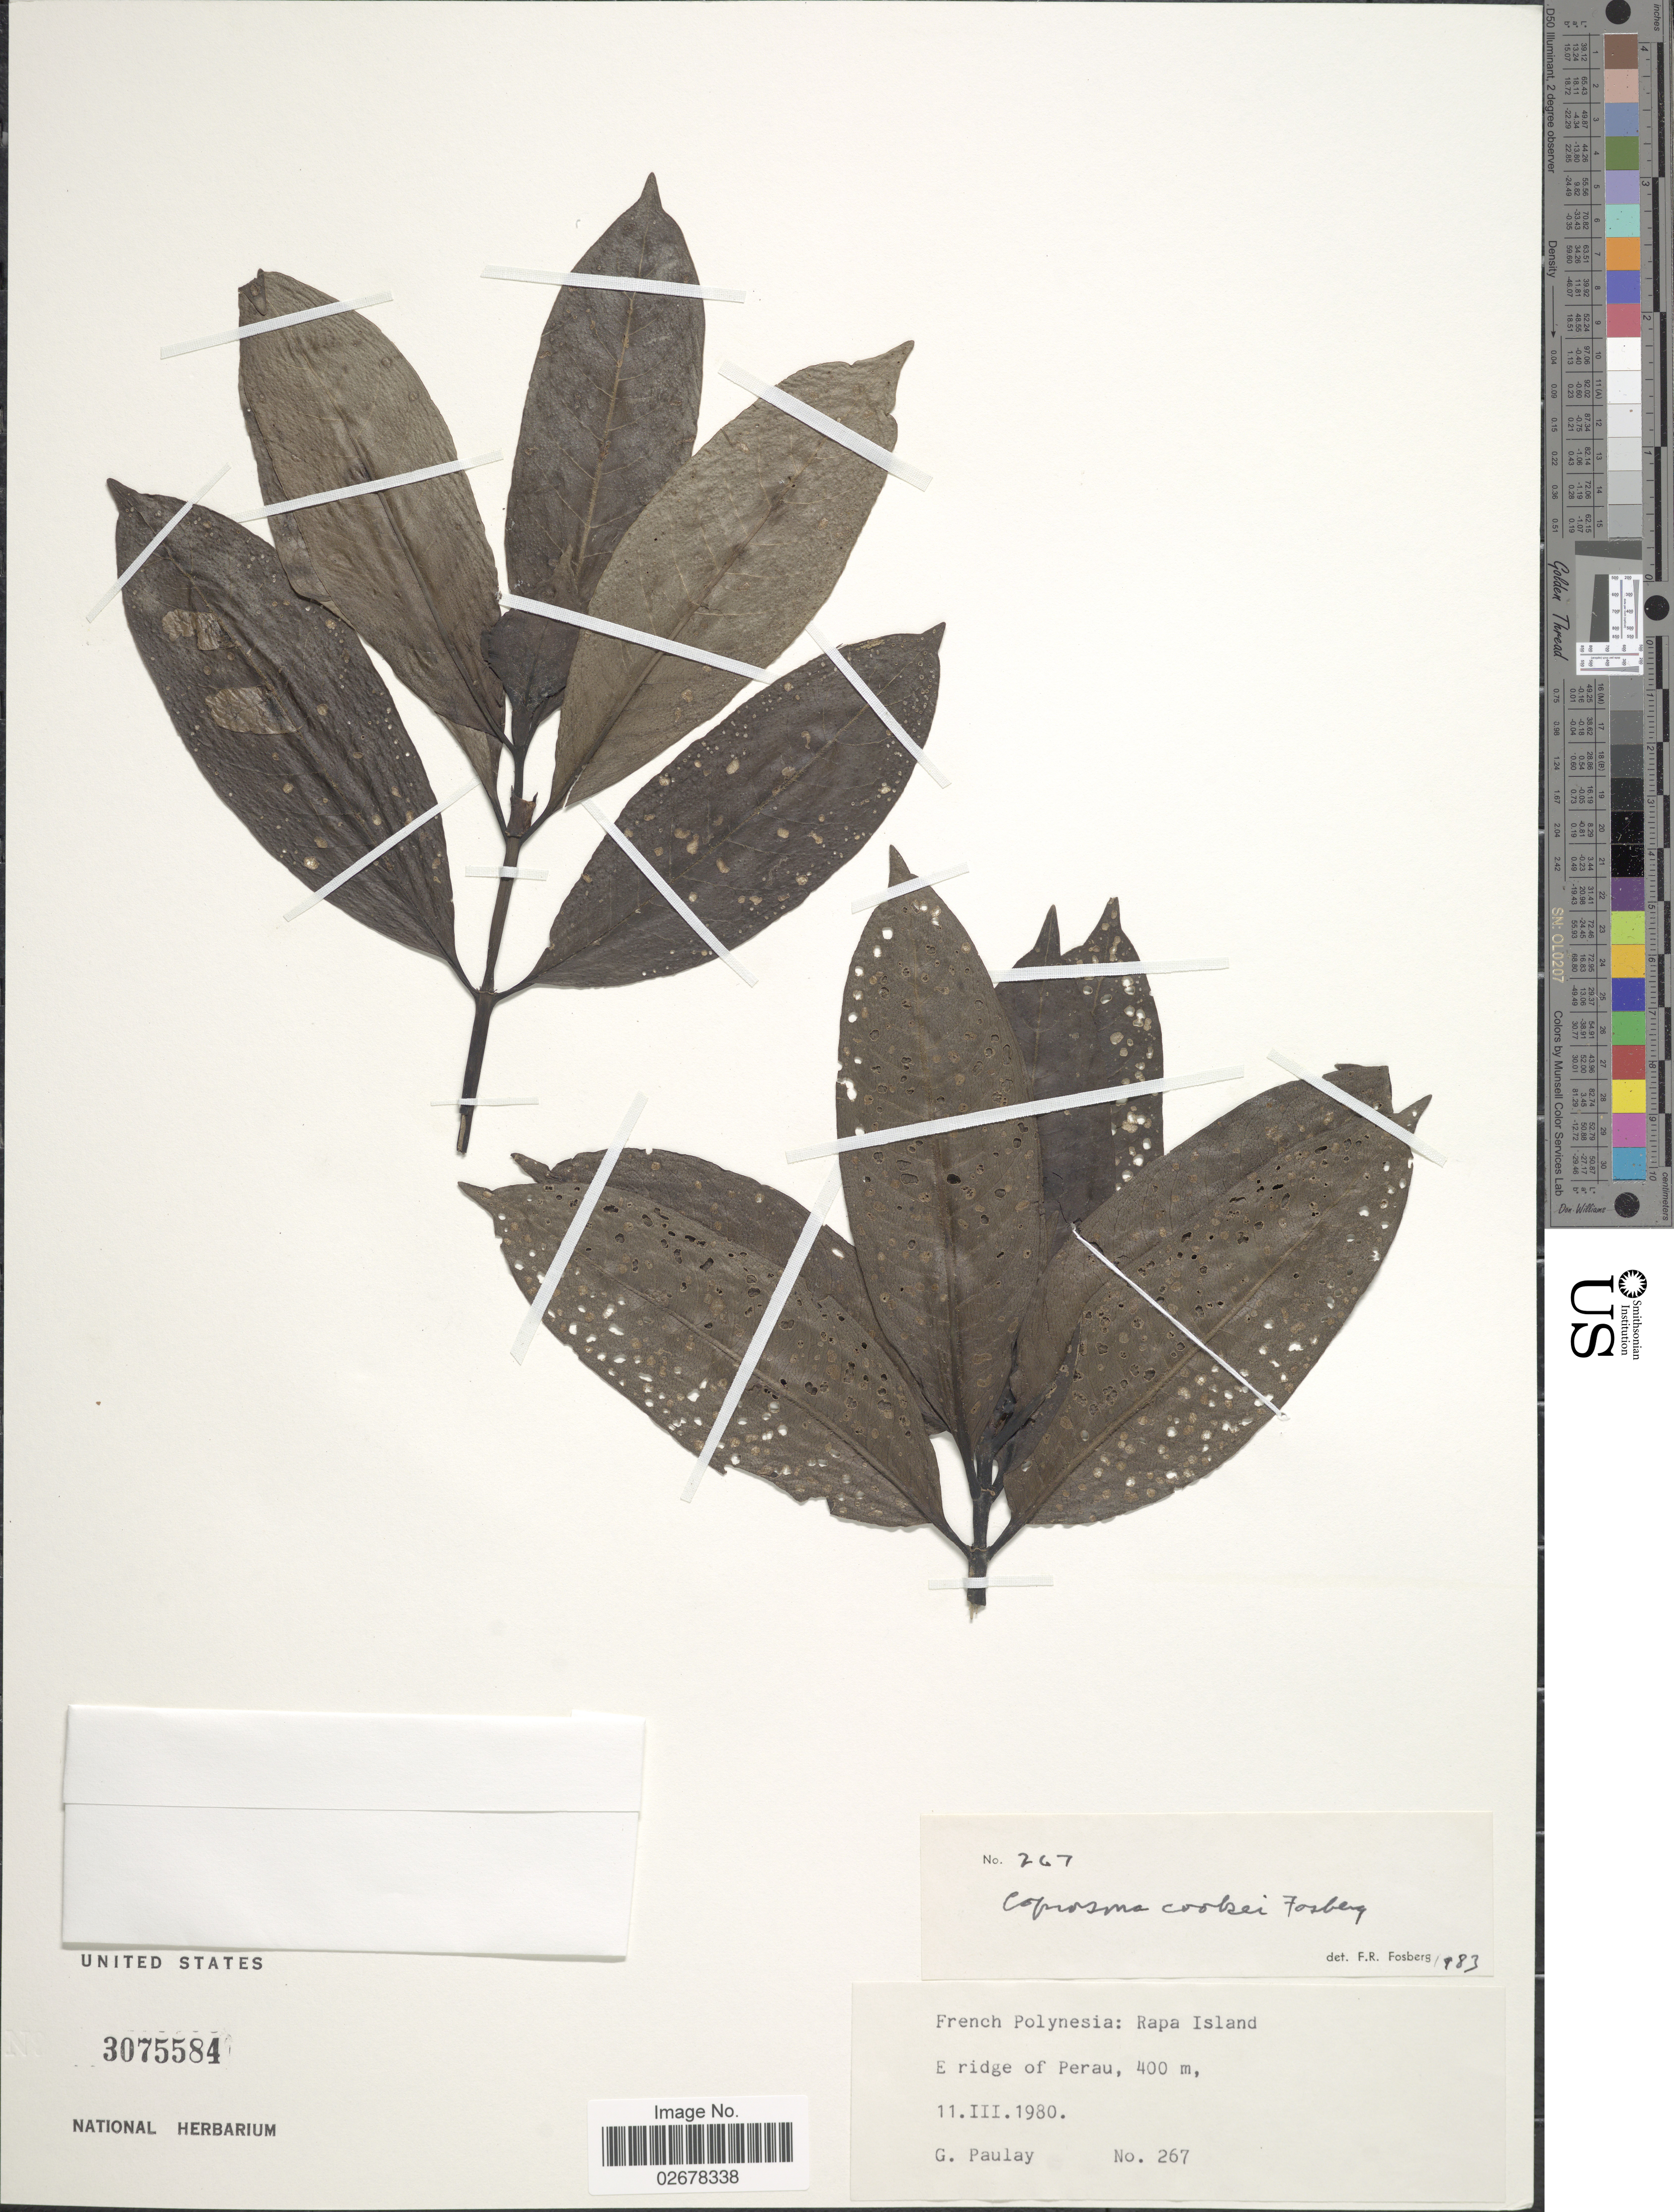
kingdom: Plantae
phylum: Tracheophyta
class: Magnoliopsida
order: Gentianales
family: Rubiaceae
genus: Coprosma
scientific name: Coprosma cookei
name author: Fosberg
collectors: G. Paulay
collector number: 267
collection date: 1980-03-11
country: French Polynesia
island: Rapa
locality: Rapa Island, E ridge of Perau.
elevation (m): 400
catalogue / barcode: US 3075584